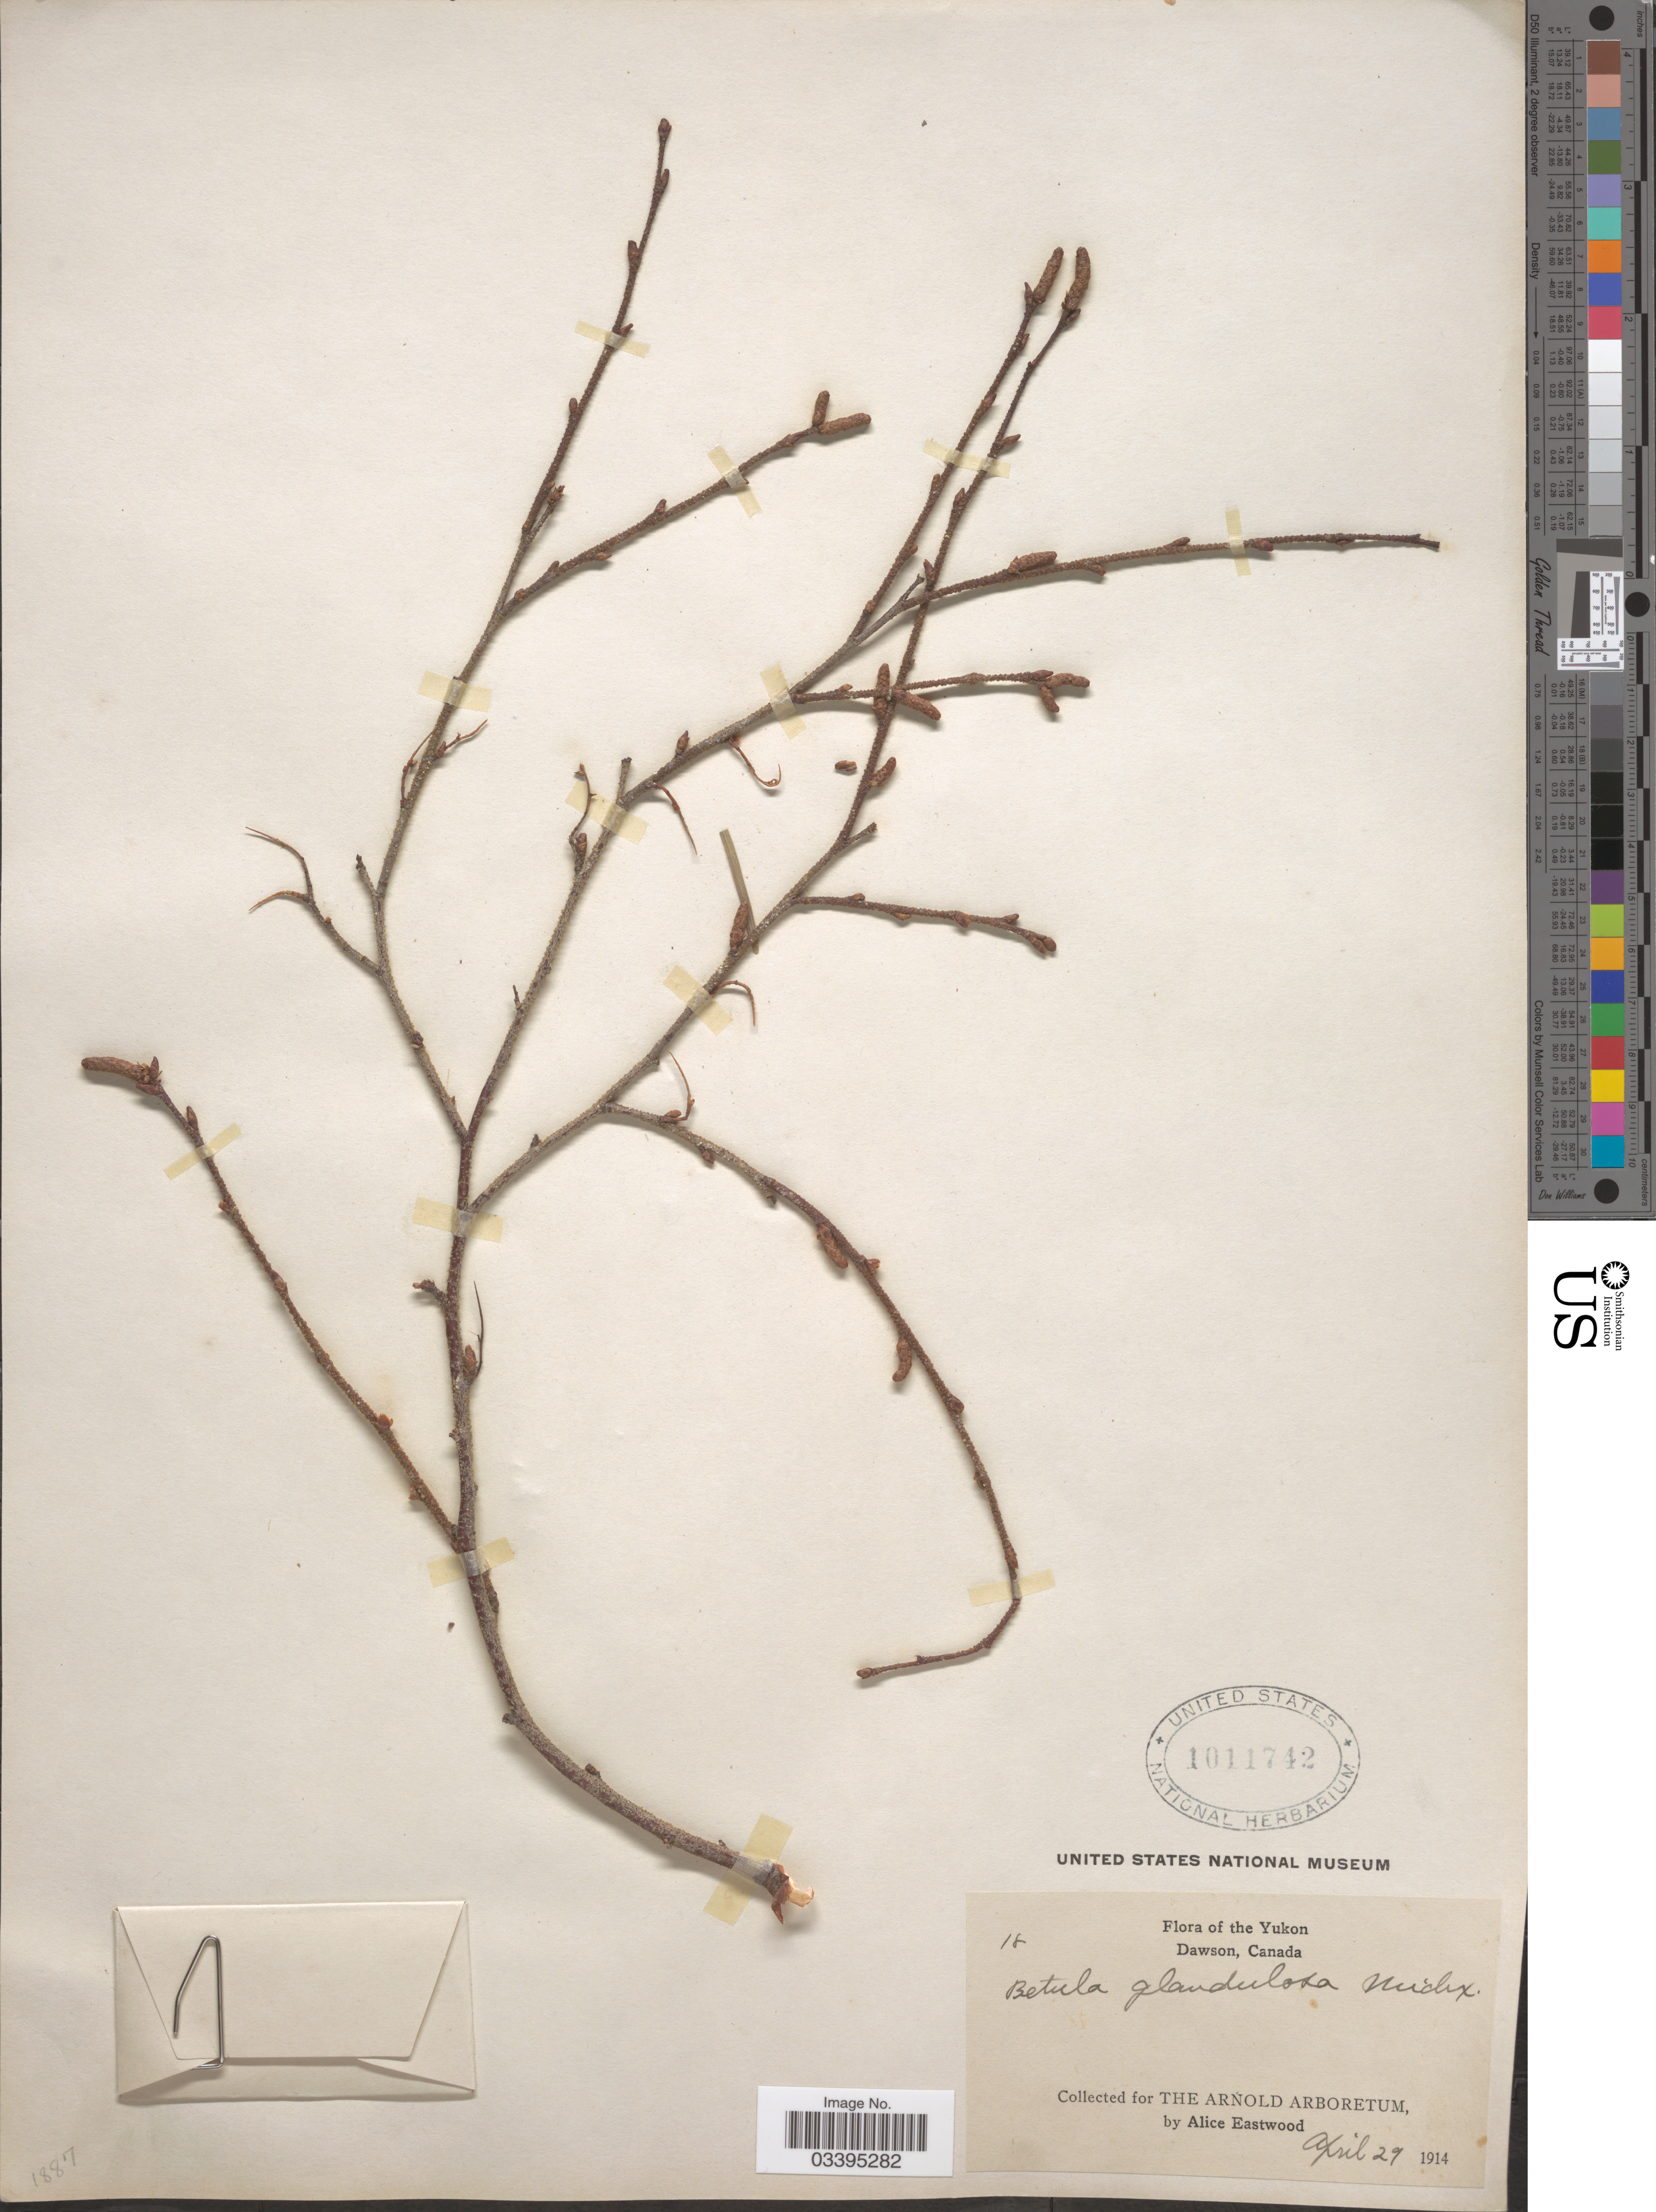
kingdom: Plantae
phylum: Tracheophyta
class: Magnoliopsida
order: Fagales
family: Betulaceae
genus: Betula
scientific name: Betula glandulosa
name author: Michx.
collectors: A. Eastwood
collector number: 18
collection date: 1914-04-29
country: Canada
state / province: Yukon Territory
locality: The Yukon. Dawson.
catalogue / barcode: US 1011742